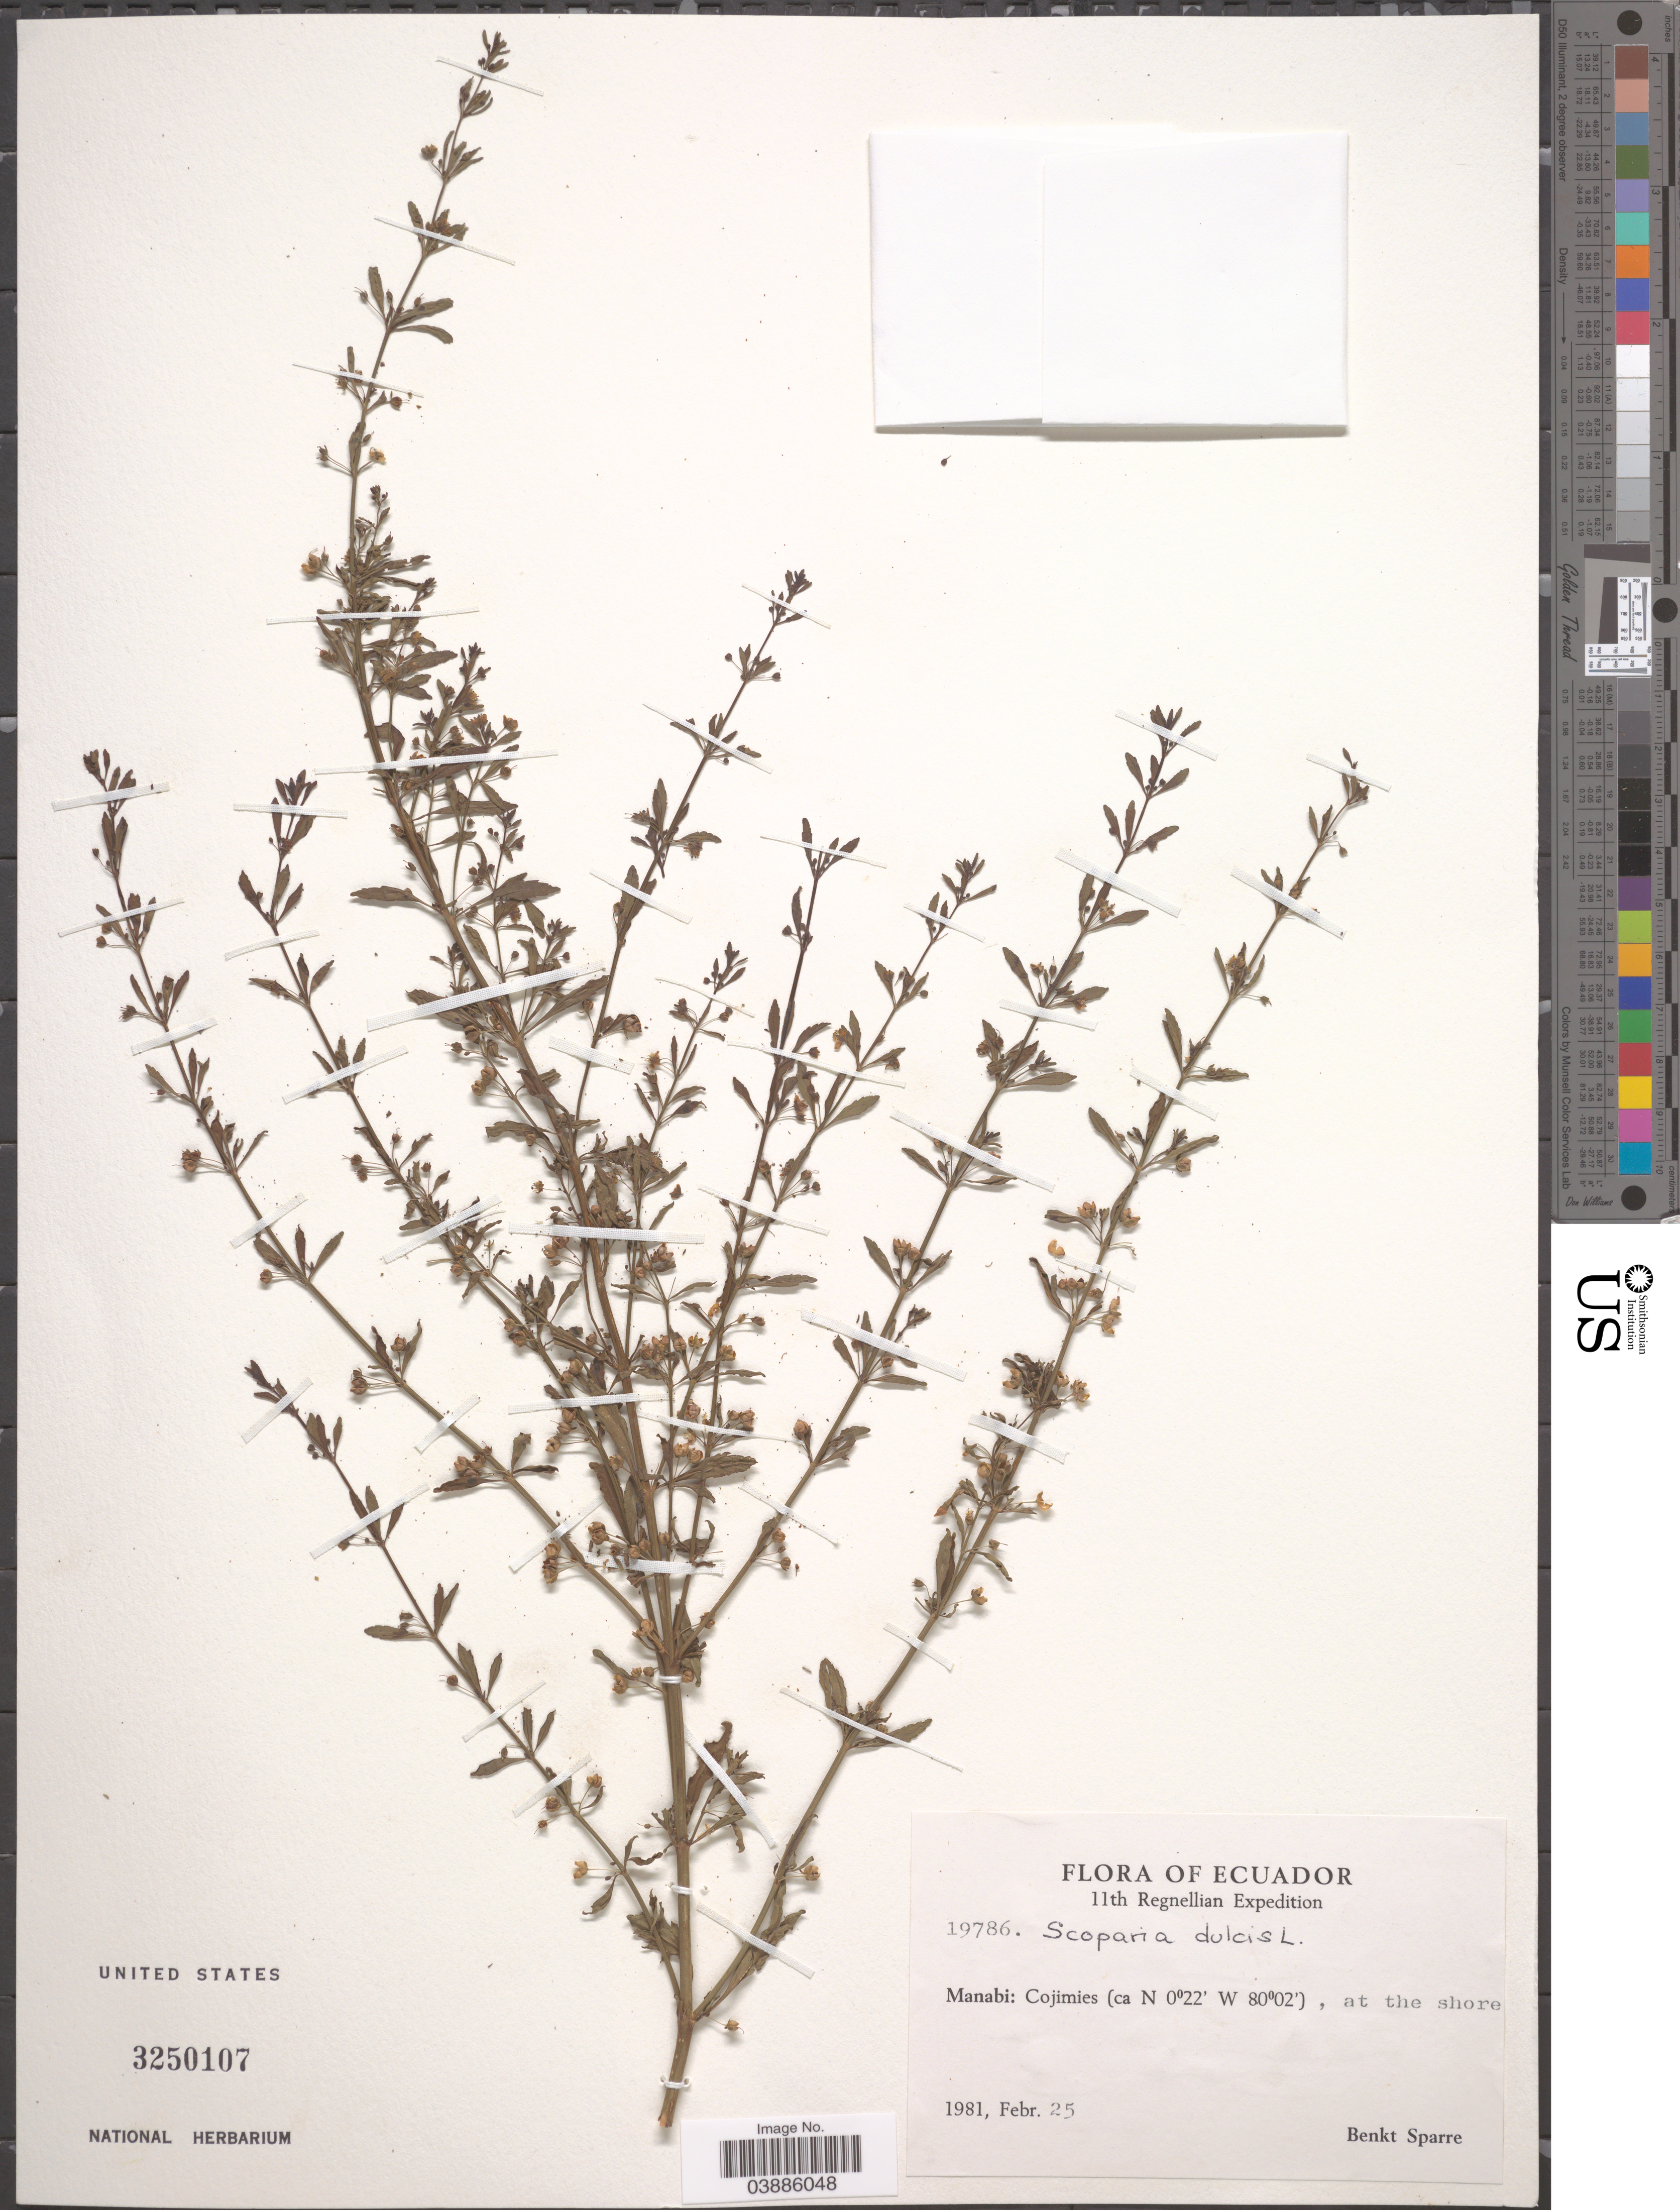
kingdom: Plantae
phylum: Tracheophyta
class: Magnoliopsida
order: Lamiales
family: Plantaginaceae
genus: Scoparia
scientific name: Scoparia dulcis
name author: L.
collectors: B. Sparre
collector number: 19786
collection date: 1981-02-25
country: Ecuador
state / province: Manabí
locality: Manabi: Cojimies, at the shore.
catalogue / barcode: US 3250107